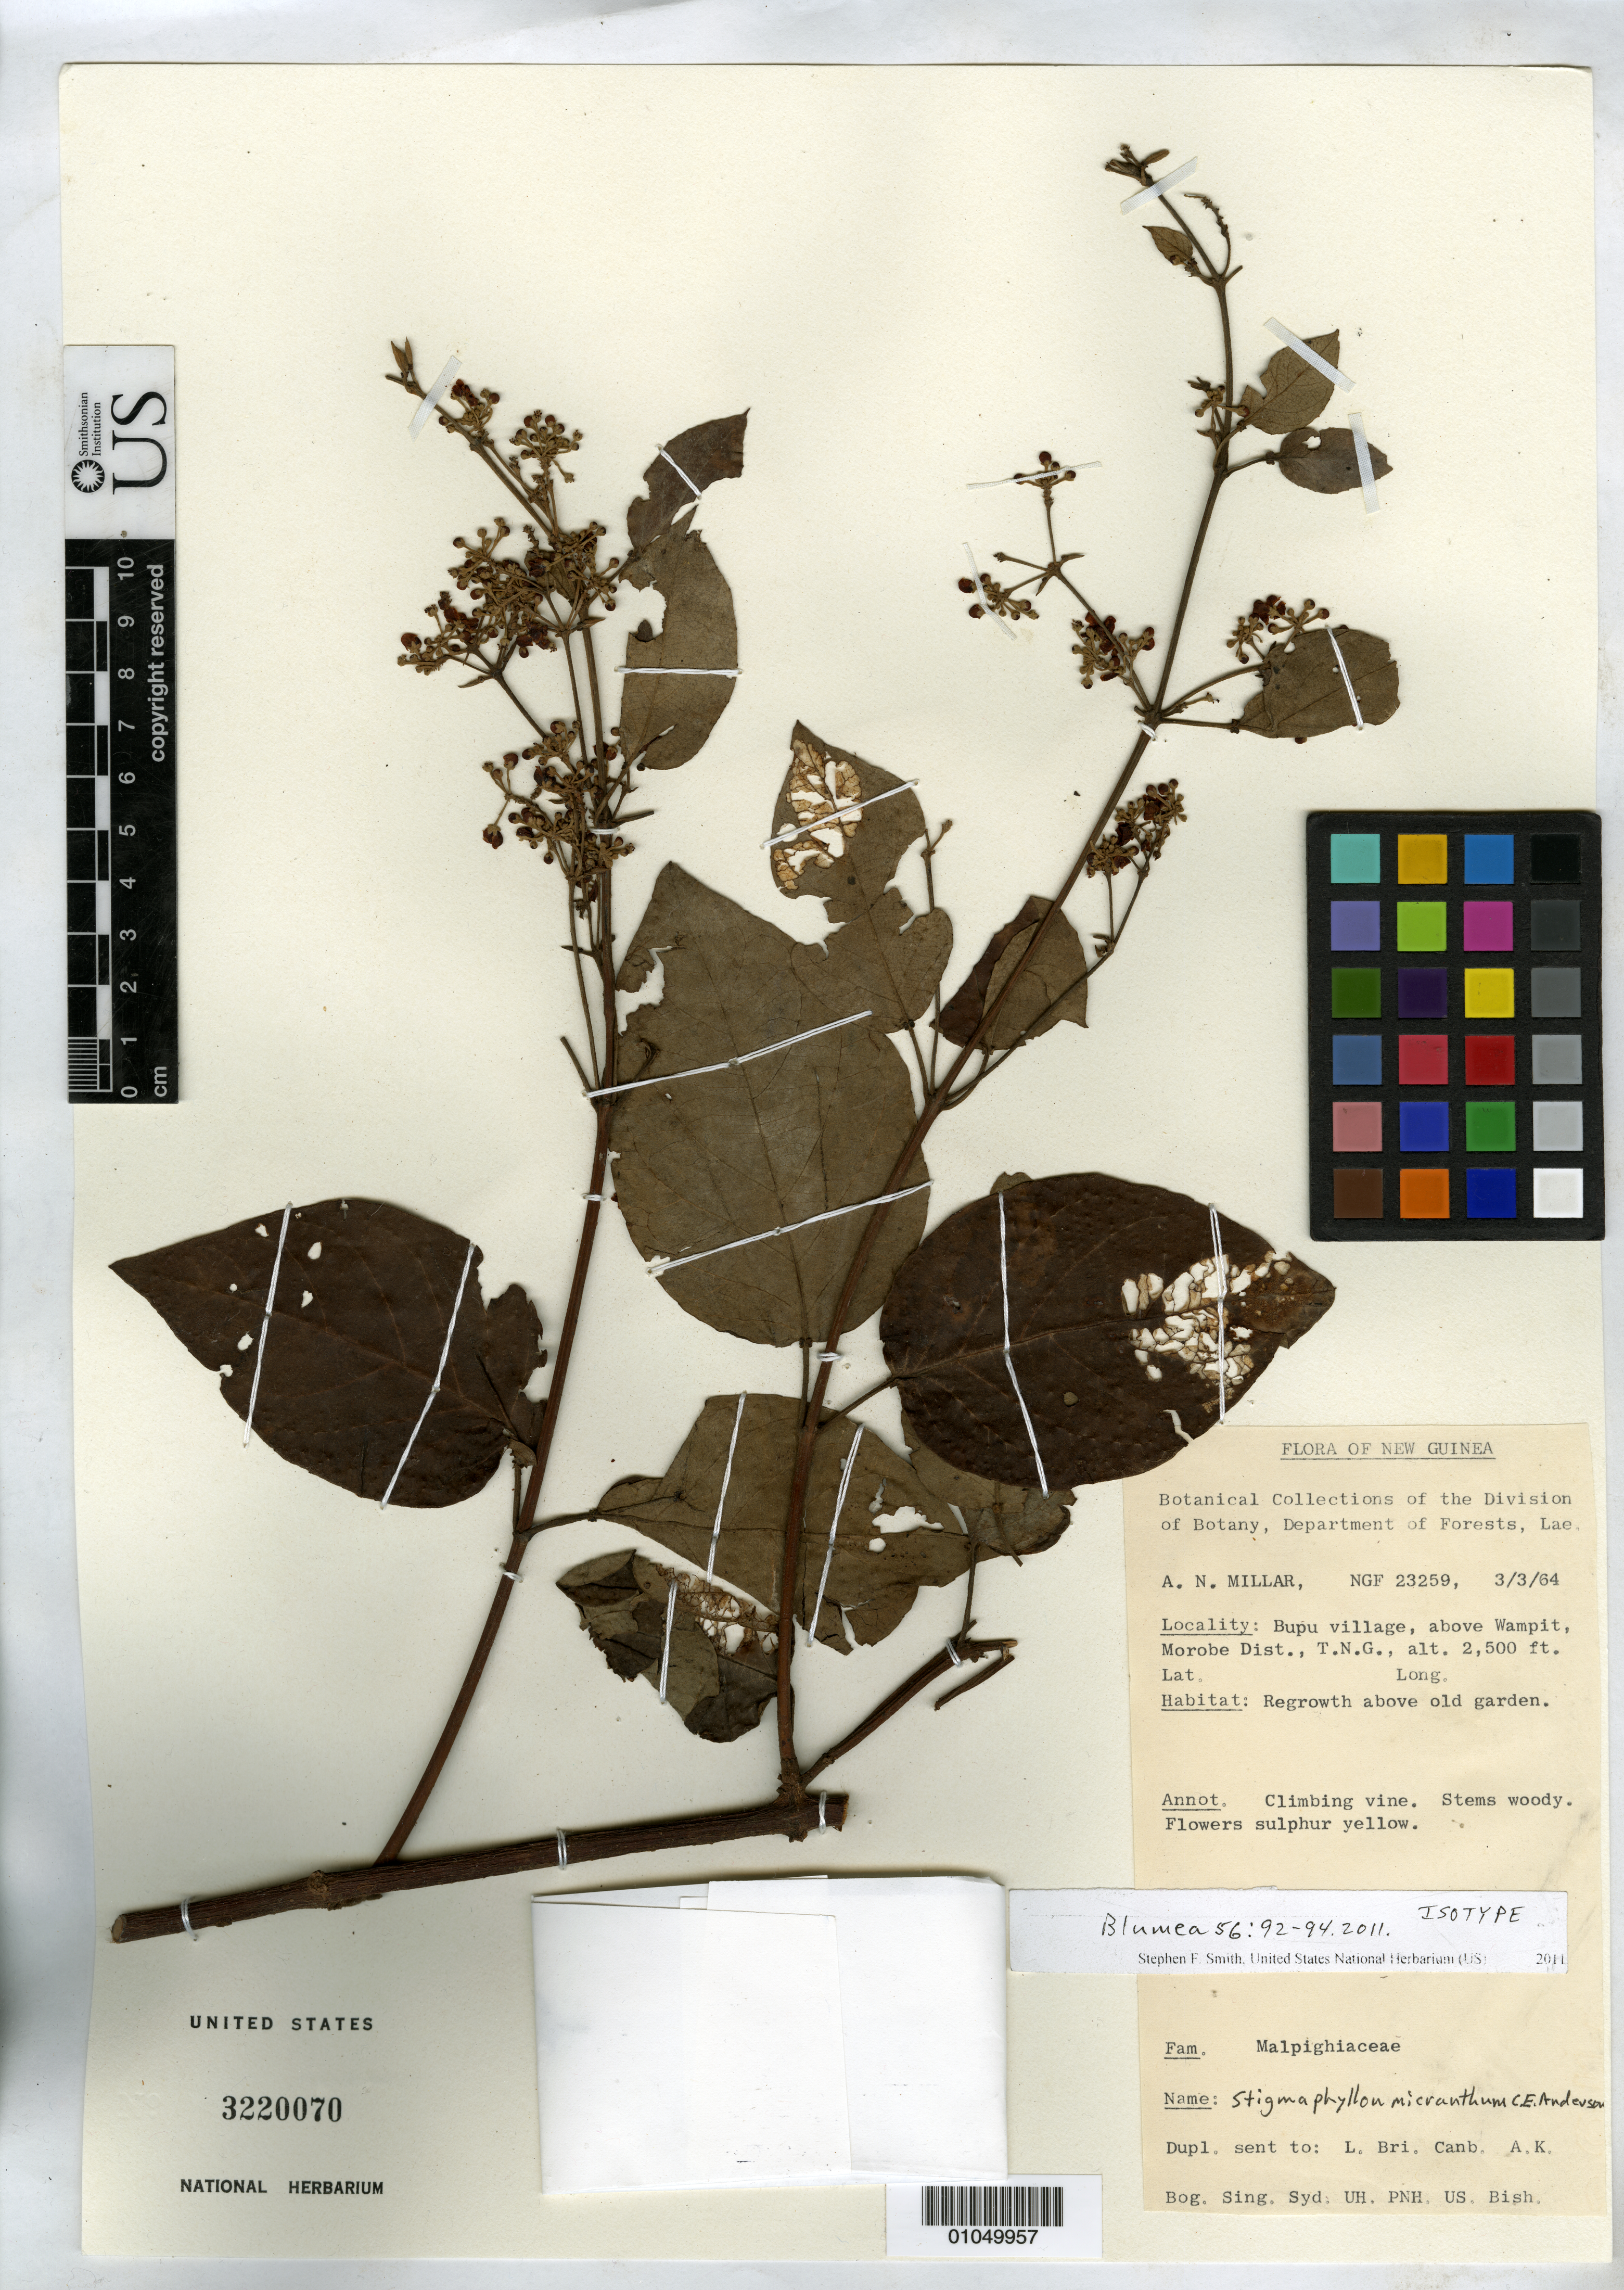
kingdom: Plantae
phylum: Tracheophyta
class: Magnoliopsida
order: Malpighiales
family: Malpighiaceae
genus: Stigmaphyllon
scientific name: Stigmaphyllon micranthum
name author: C.E. Anderson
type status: Isotype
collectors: A. Millar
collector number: NGF 23259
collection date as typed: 03 Mar 1964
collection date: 1964-03-03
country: Papua New Guinea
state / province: Morobe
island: New Guinea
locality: Bupu village, above Wampit, Morobe Dist., T.N.G.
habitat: Regrowth above old garden.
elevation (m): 762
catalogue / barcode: US 3220070